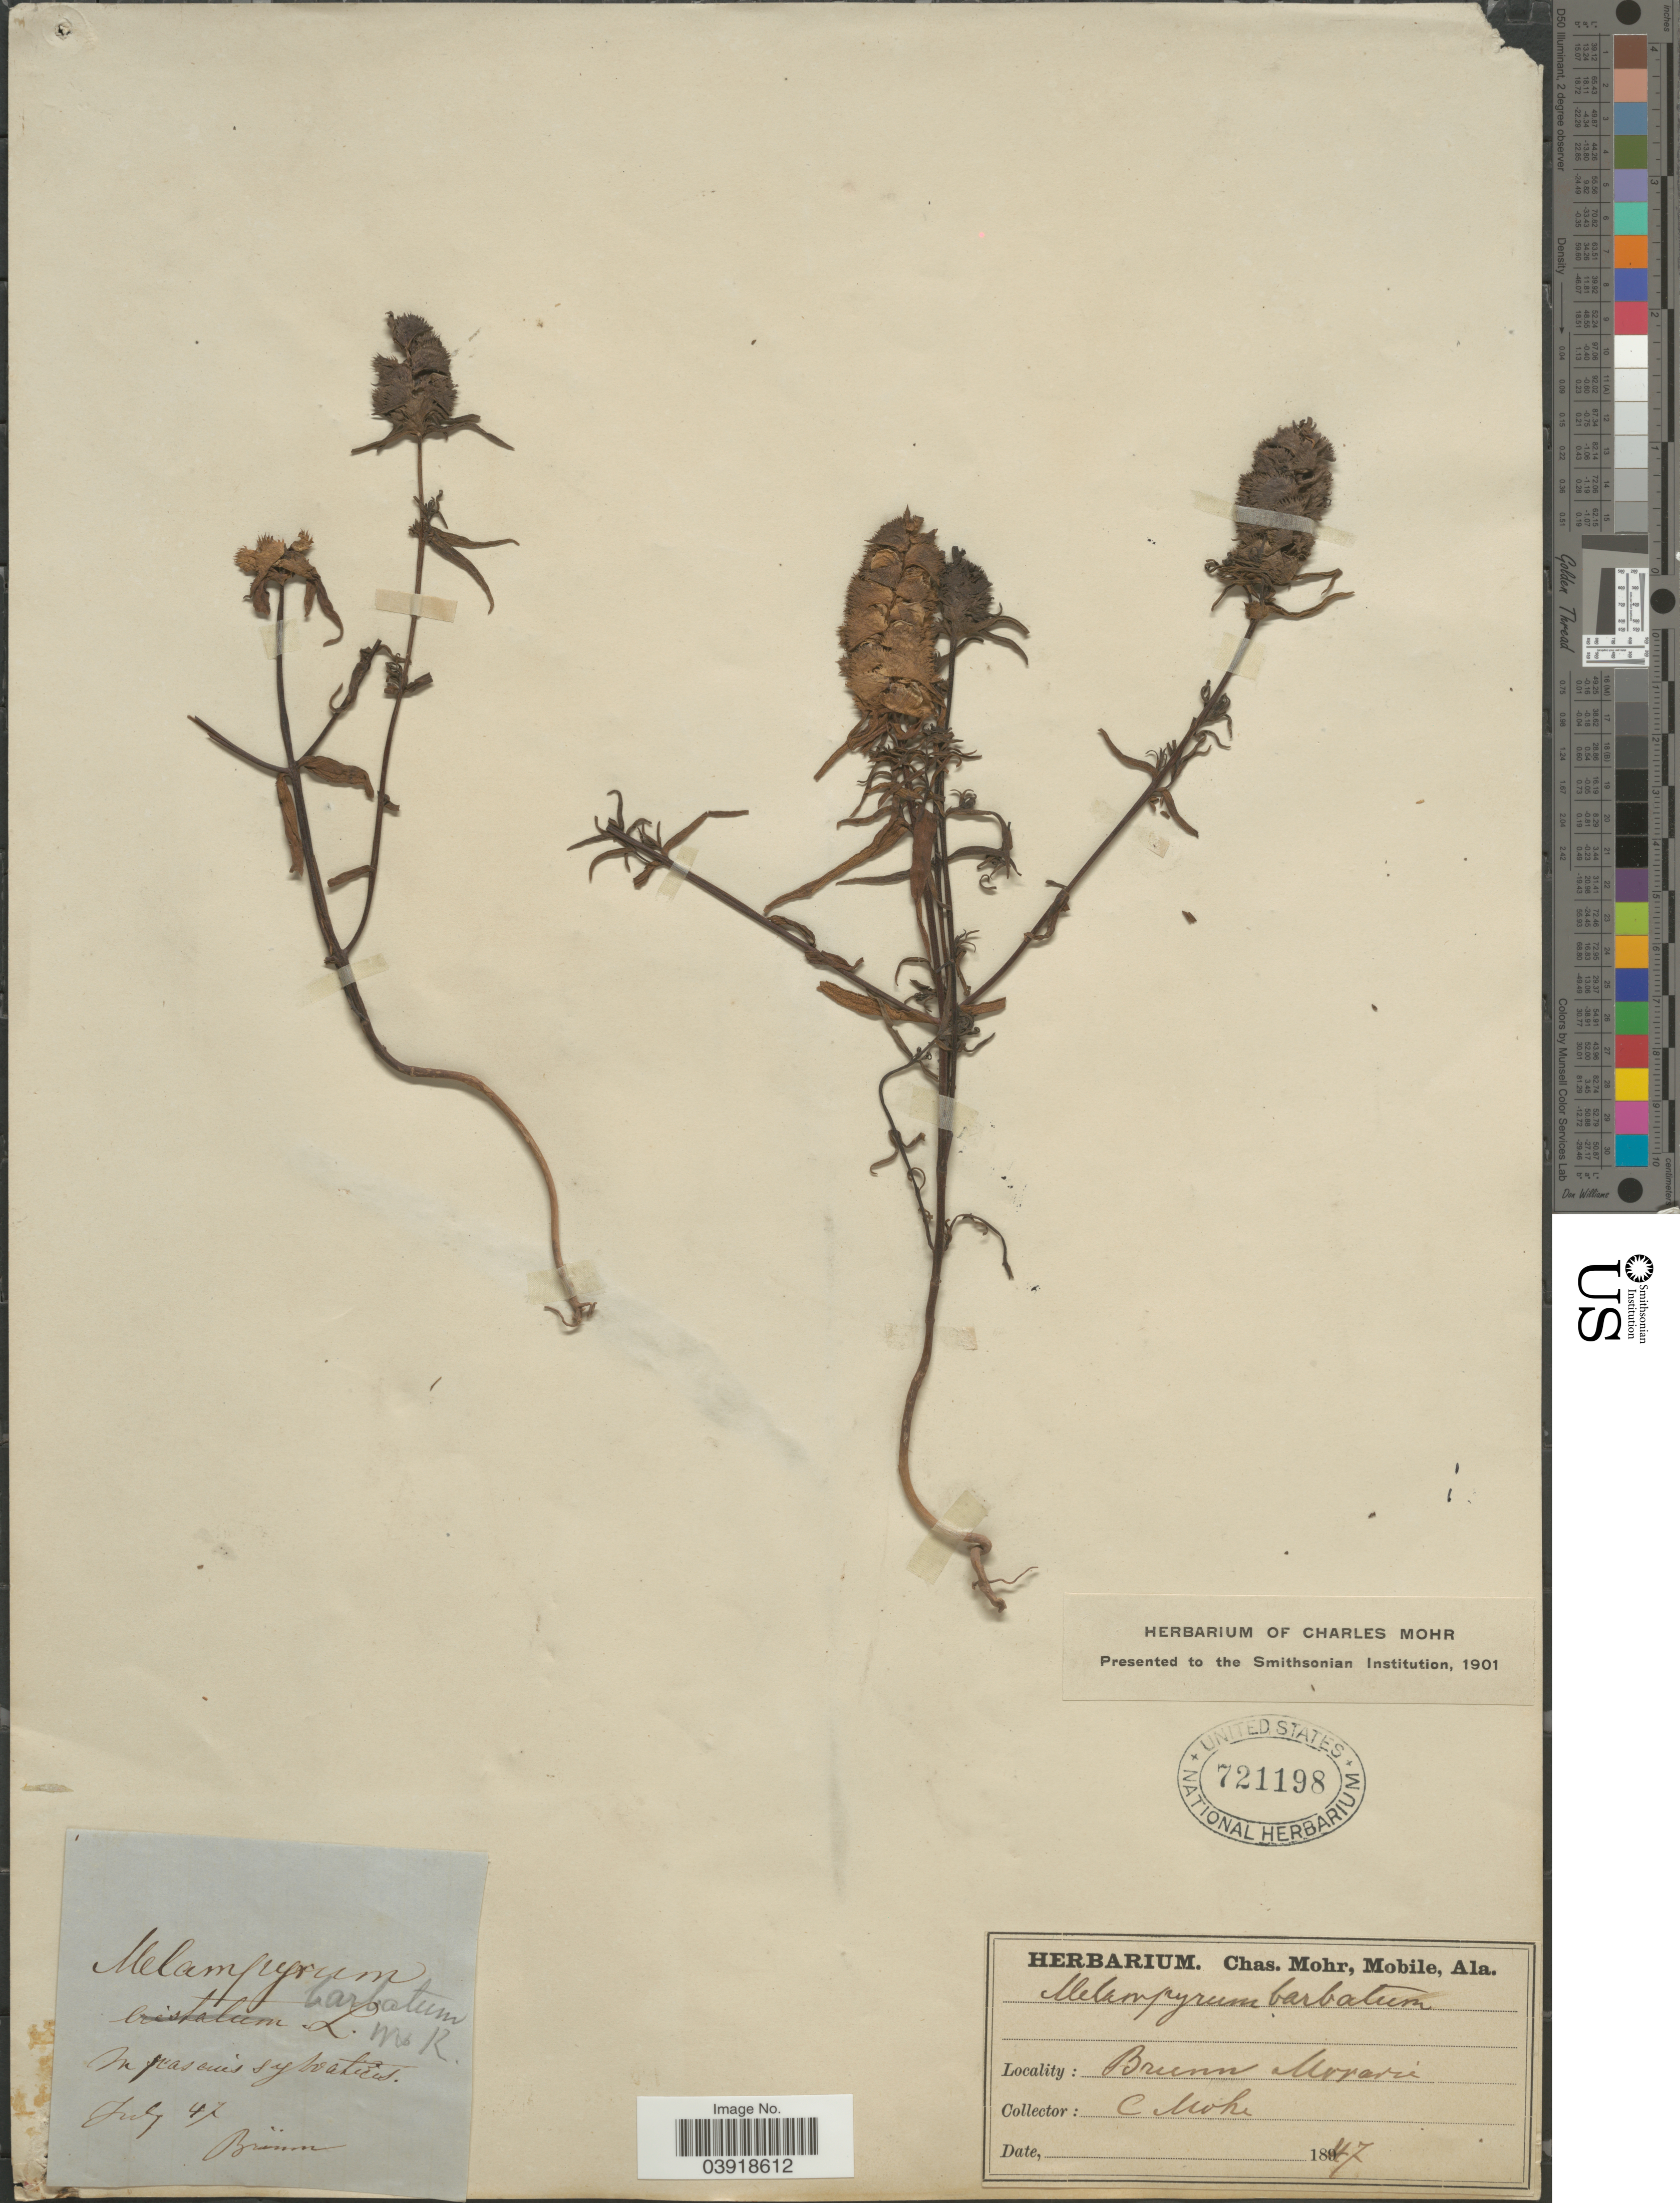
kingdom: Plantae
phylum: Tracheophyta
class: Magnoliopsida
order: Lamiales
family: Orobanchaceae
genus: Melampyrum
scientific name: Melampyrum barbatum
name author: Waldst. & Kit. ex Willd.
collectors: Mohr, C. T. (herbarium)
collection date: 1847-07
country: Czechia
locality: Brunn Moravia. In pasquis sylvaticas.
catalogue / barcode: US 721198